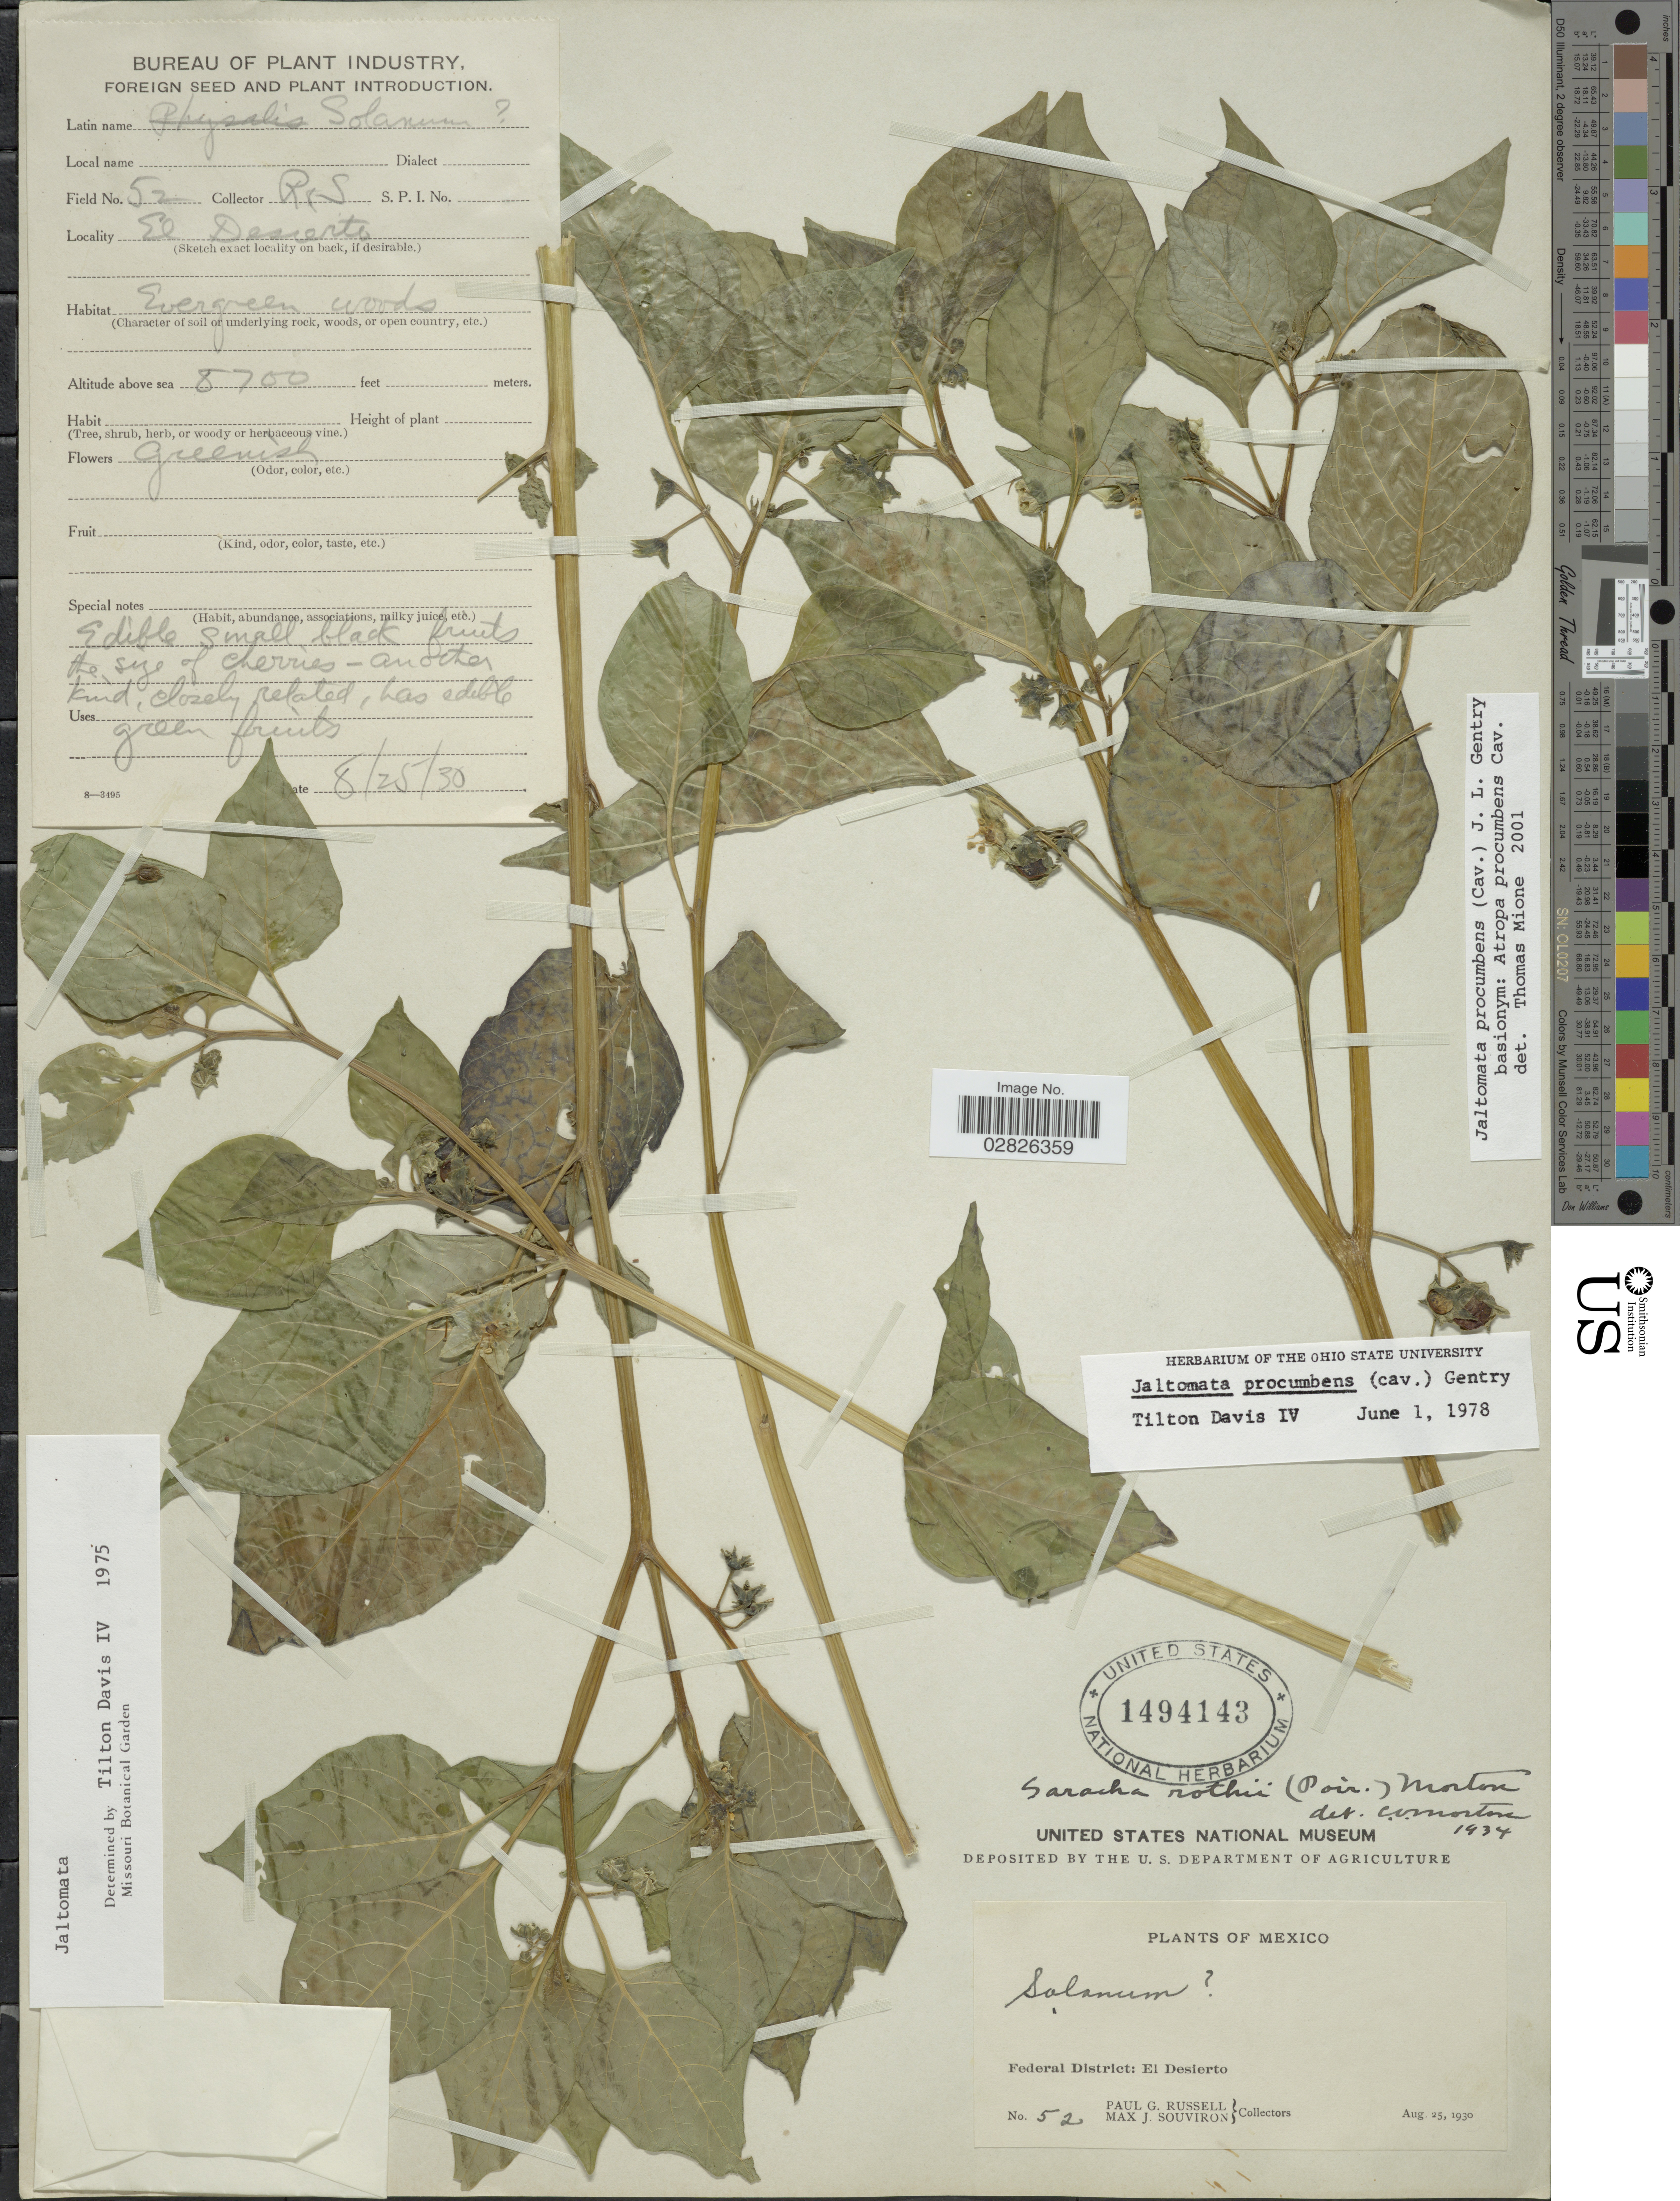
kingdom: Plantae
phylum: Tracheophyta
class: Magnoliopsida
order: Solanales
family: Solanaceae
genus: Jaltomata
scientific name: Jaltomata procumbens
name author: (Cav.) J.L. Gentry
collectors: P. G. Russell & M. J. Souviron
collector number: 52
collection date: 1930-08-25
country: Mexico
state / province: Distrito Federal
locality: Federal District: El Desierto.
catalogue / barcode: US 1494143